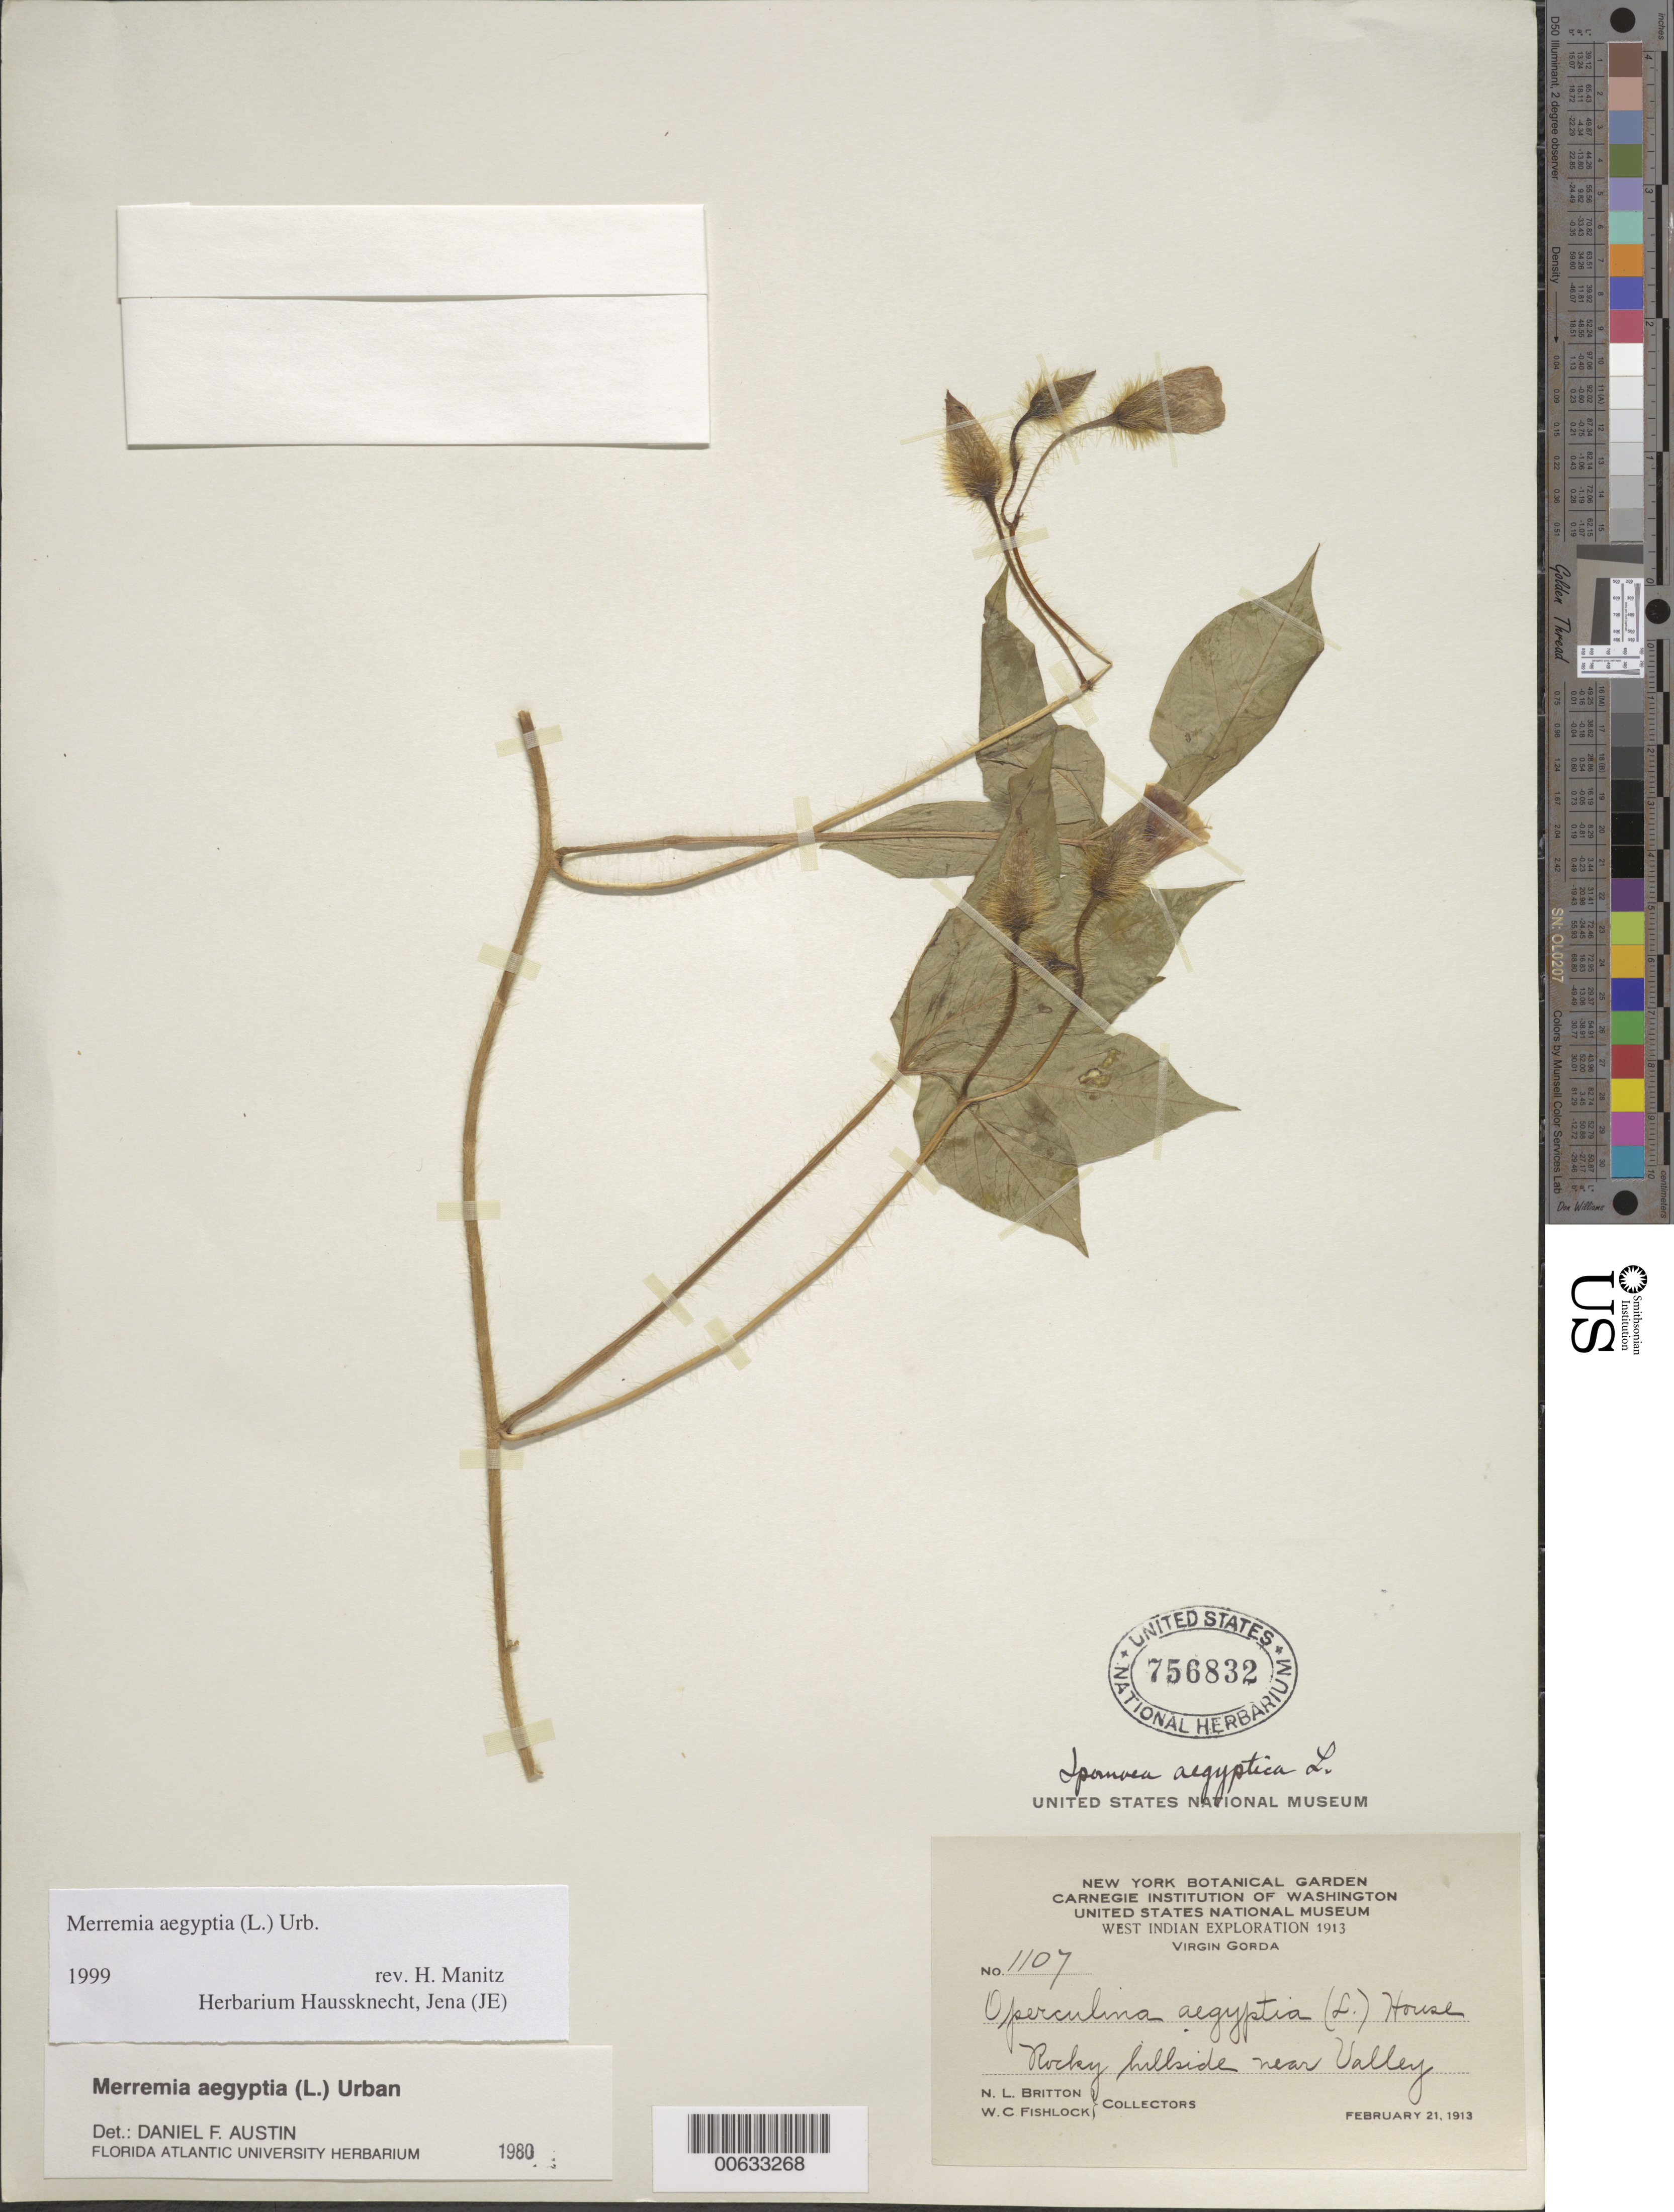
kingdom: Plantae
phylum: Tracheophyta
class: Magnoliopsida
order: Solanales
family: Convolvulaceae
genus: Distimake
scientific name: Distimake aegyptius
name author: (L.) A. R. Simões & Staples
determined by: Strong, Mark T., (BOT), Smithsonian Institution - National Museum of Natural History (UNITED STATES)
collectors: N. Britton & W. Fishlock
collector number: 1107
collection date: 1913-02-21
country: British Virgin Islands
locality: West Indian, Virgin Gorda, Rocky hillside near Valley.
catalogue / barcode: US 756832